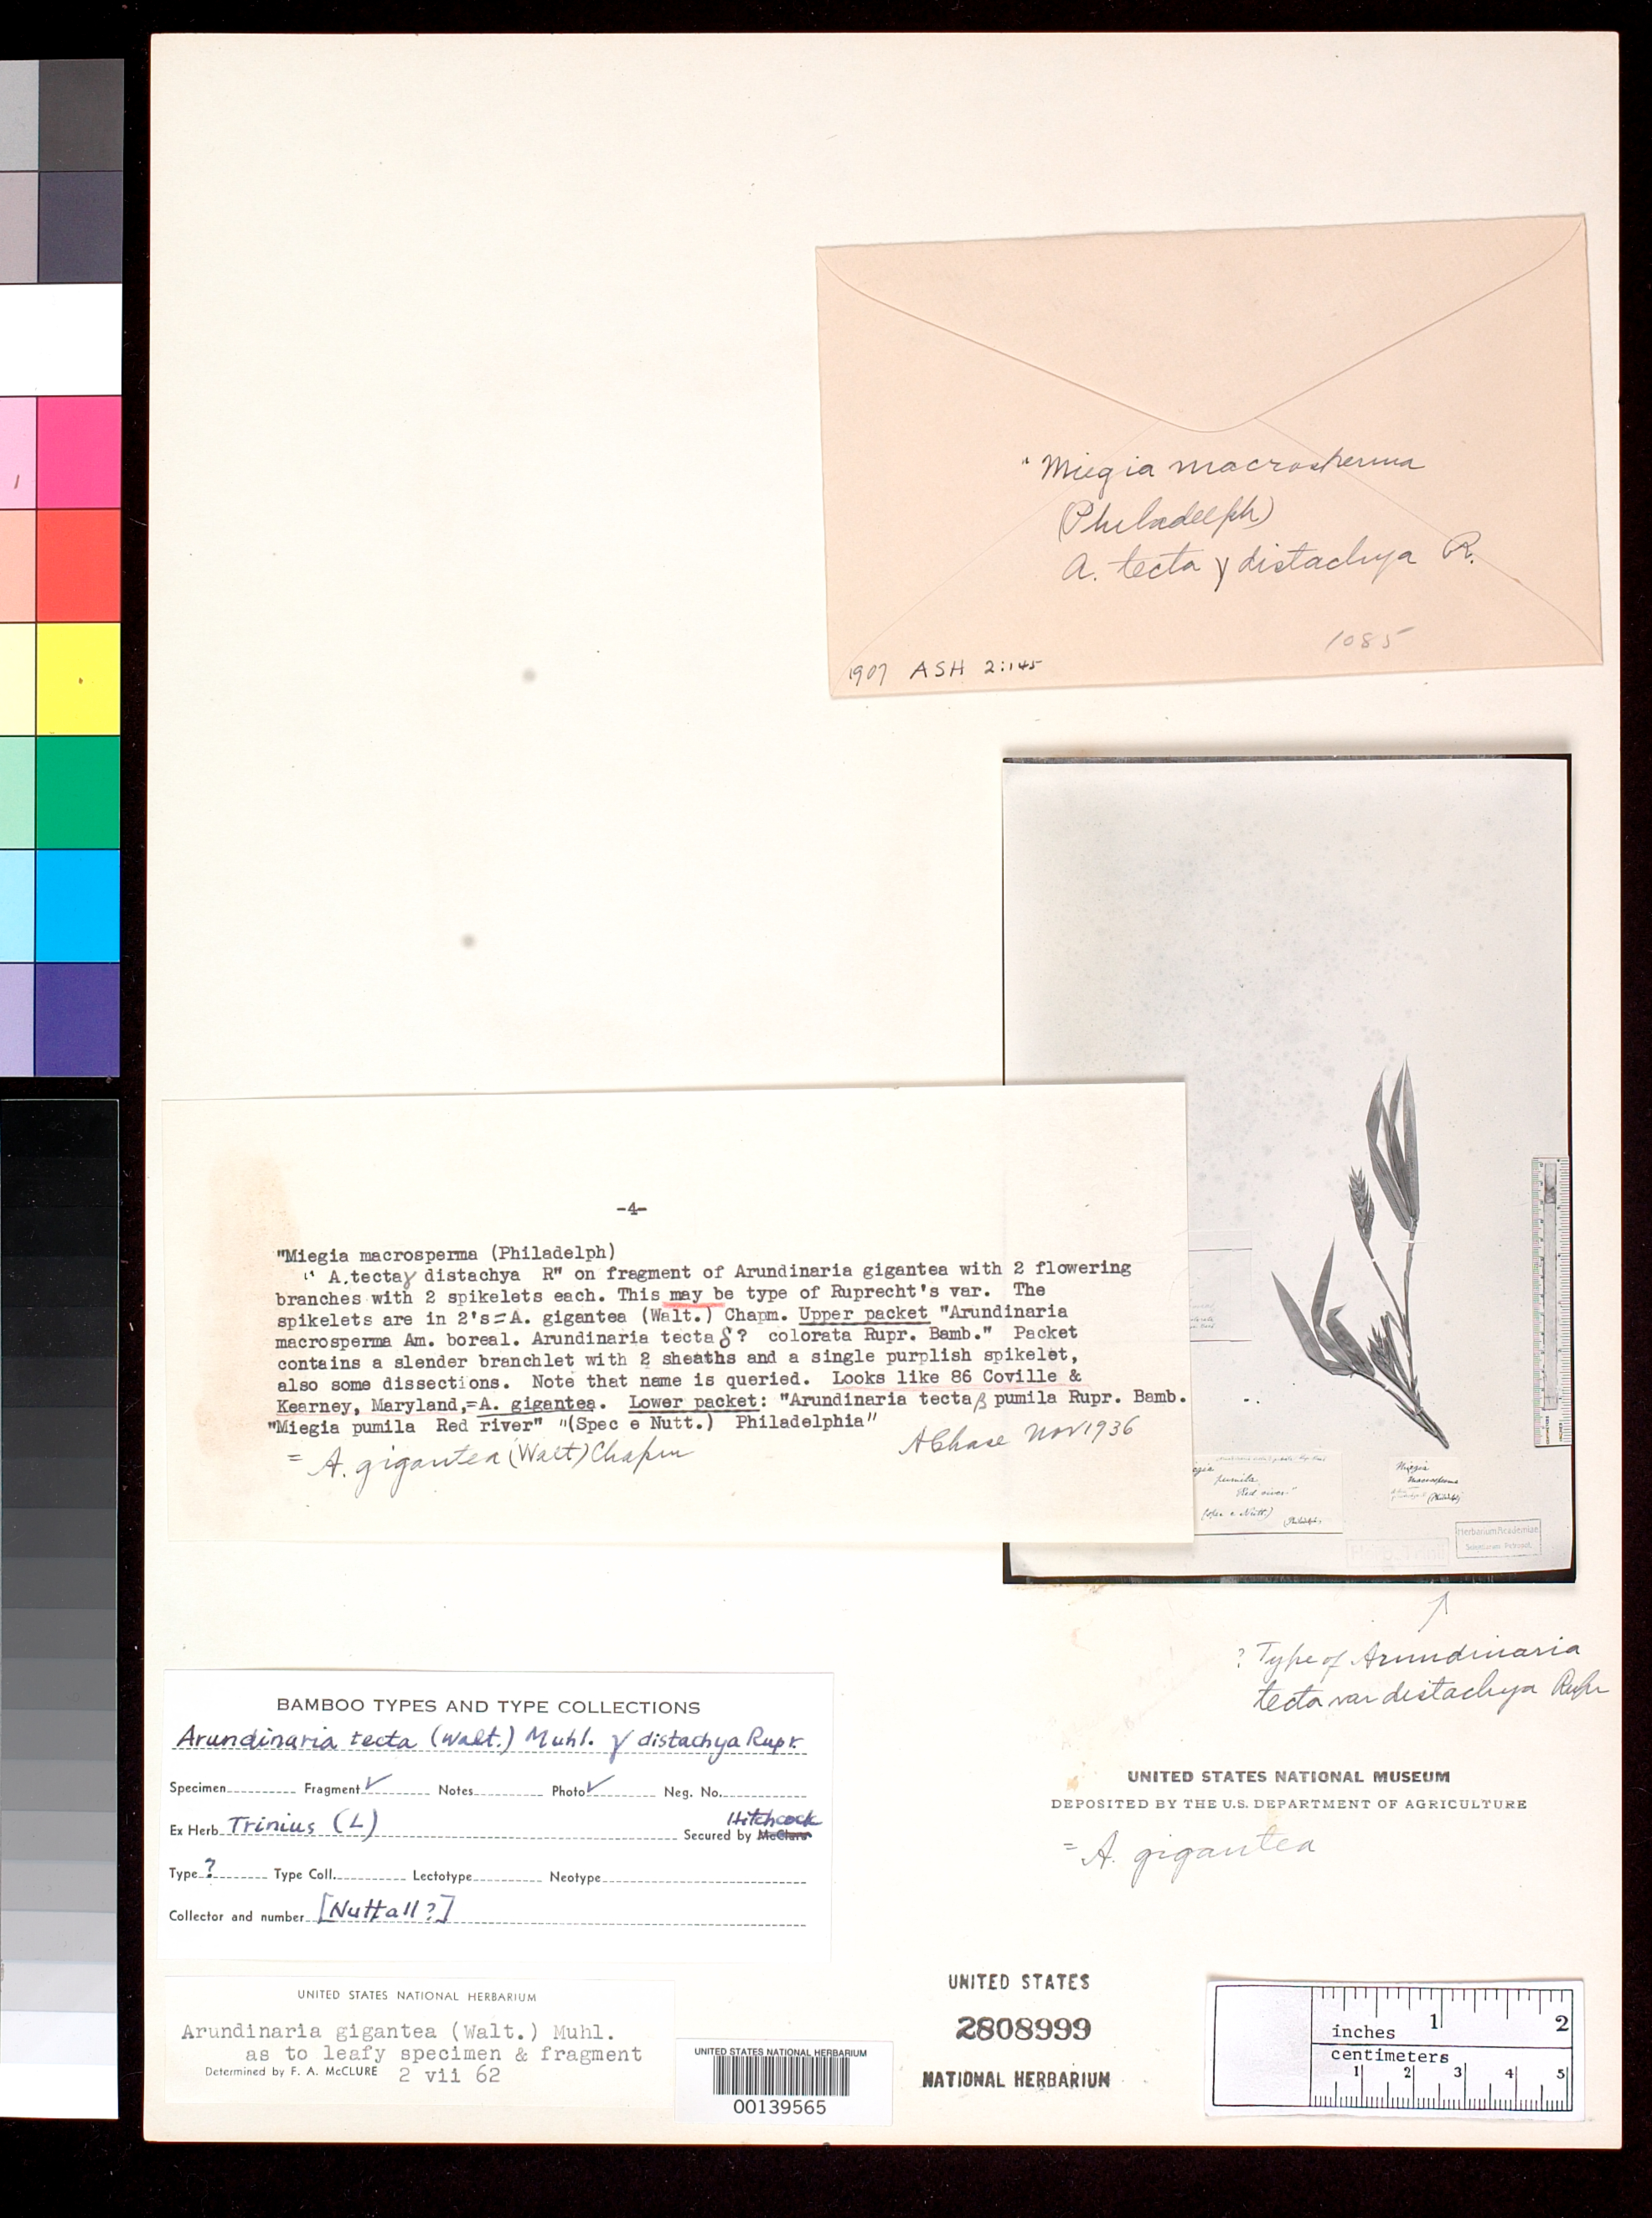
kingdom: Plantae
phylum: Tracheophyta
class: Liliopsida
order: Poales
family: Poaceae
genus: Arundinaria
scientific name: Arundinaria tecta var. distachya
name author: Rupr.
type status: Type Fragment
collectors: T. Nuttall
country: United States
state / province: Pennsylvania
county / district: Philadelphia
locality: Philadelphia.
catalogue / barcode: US 2808999